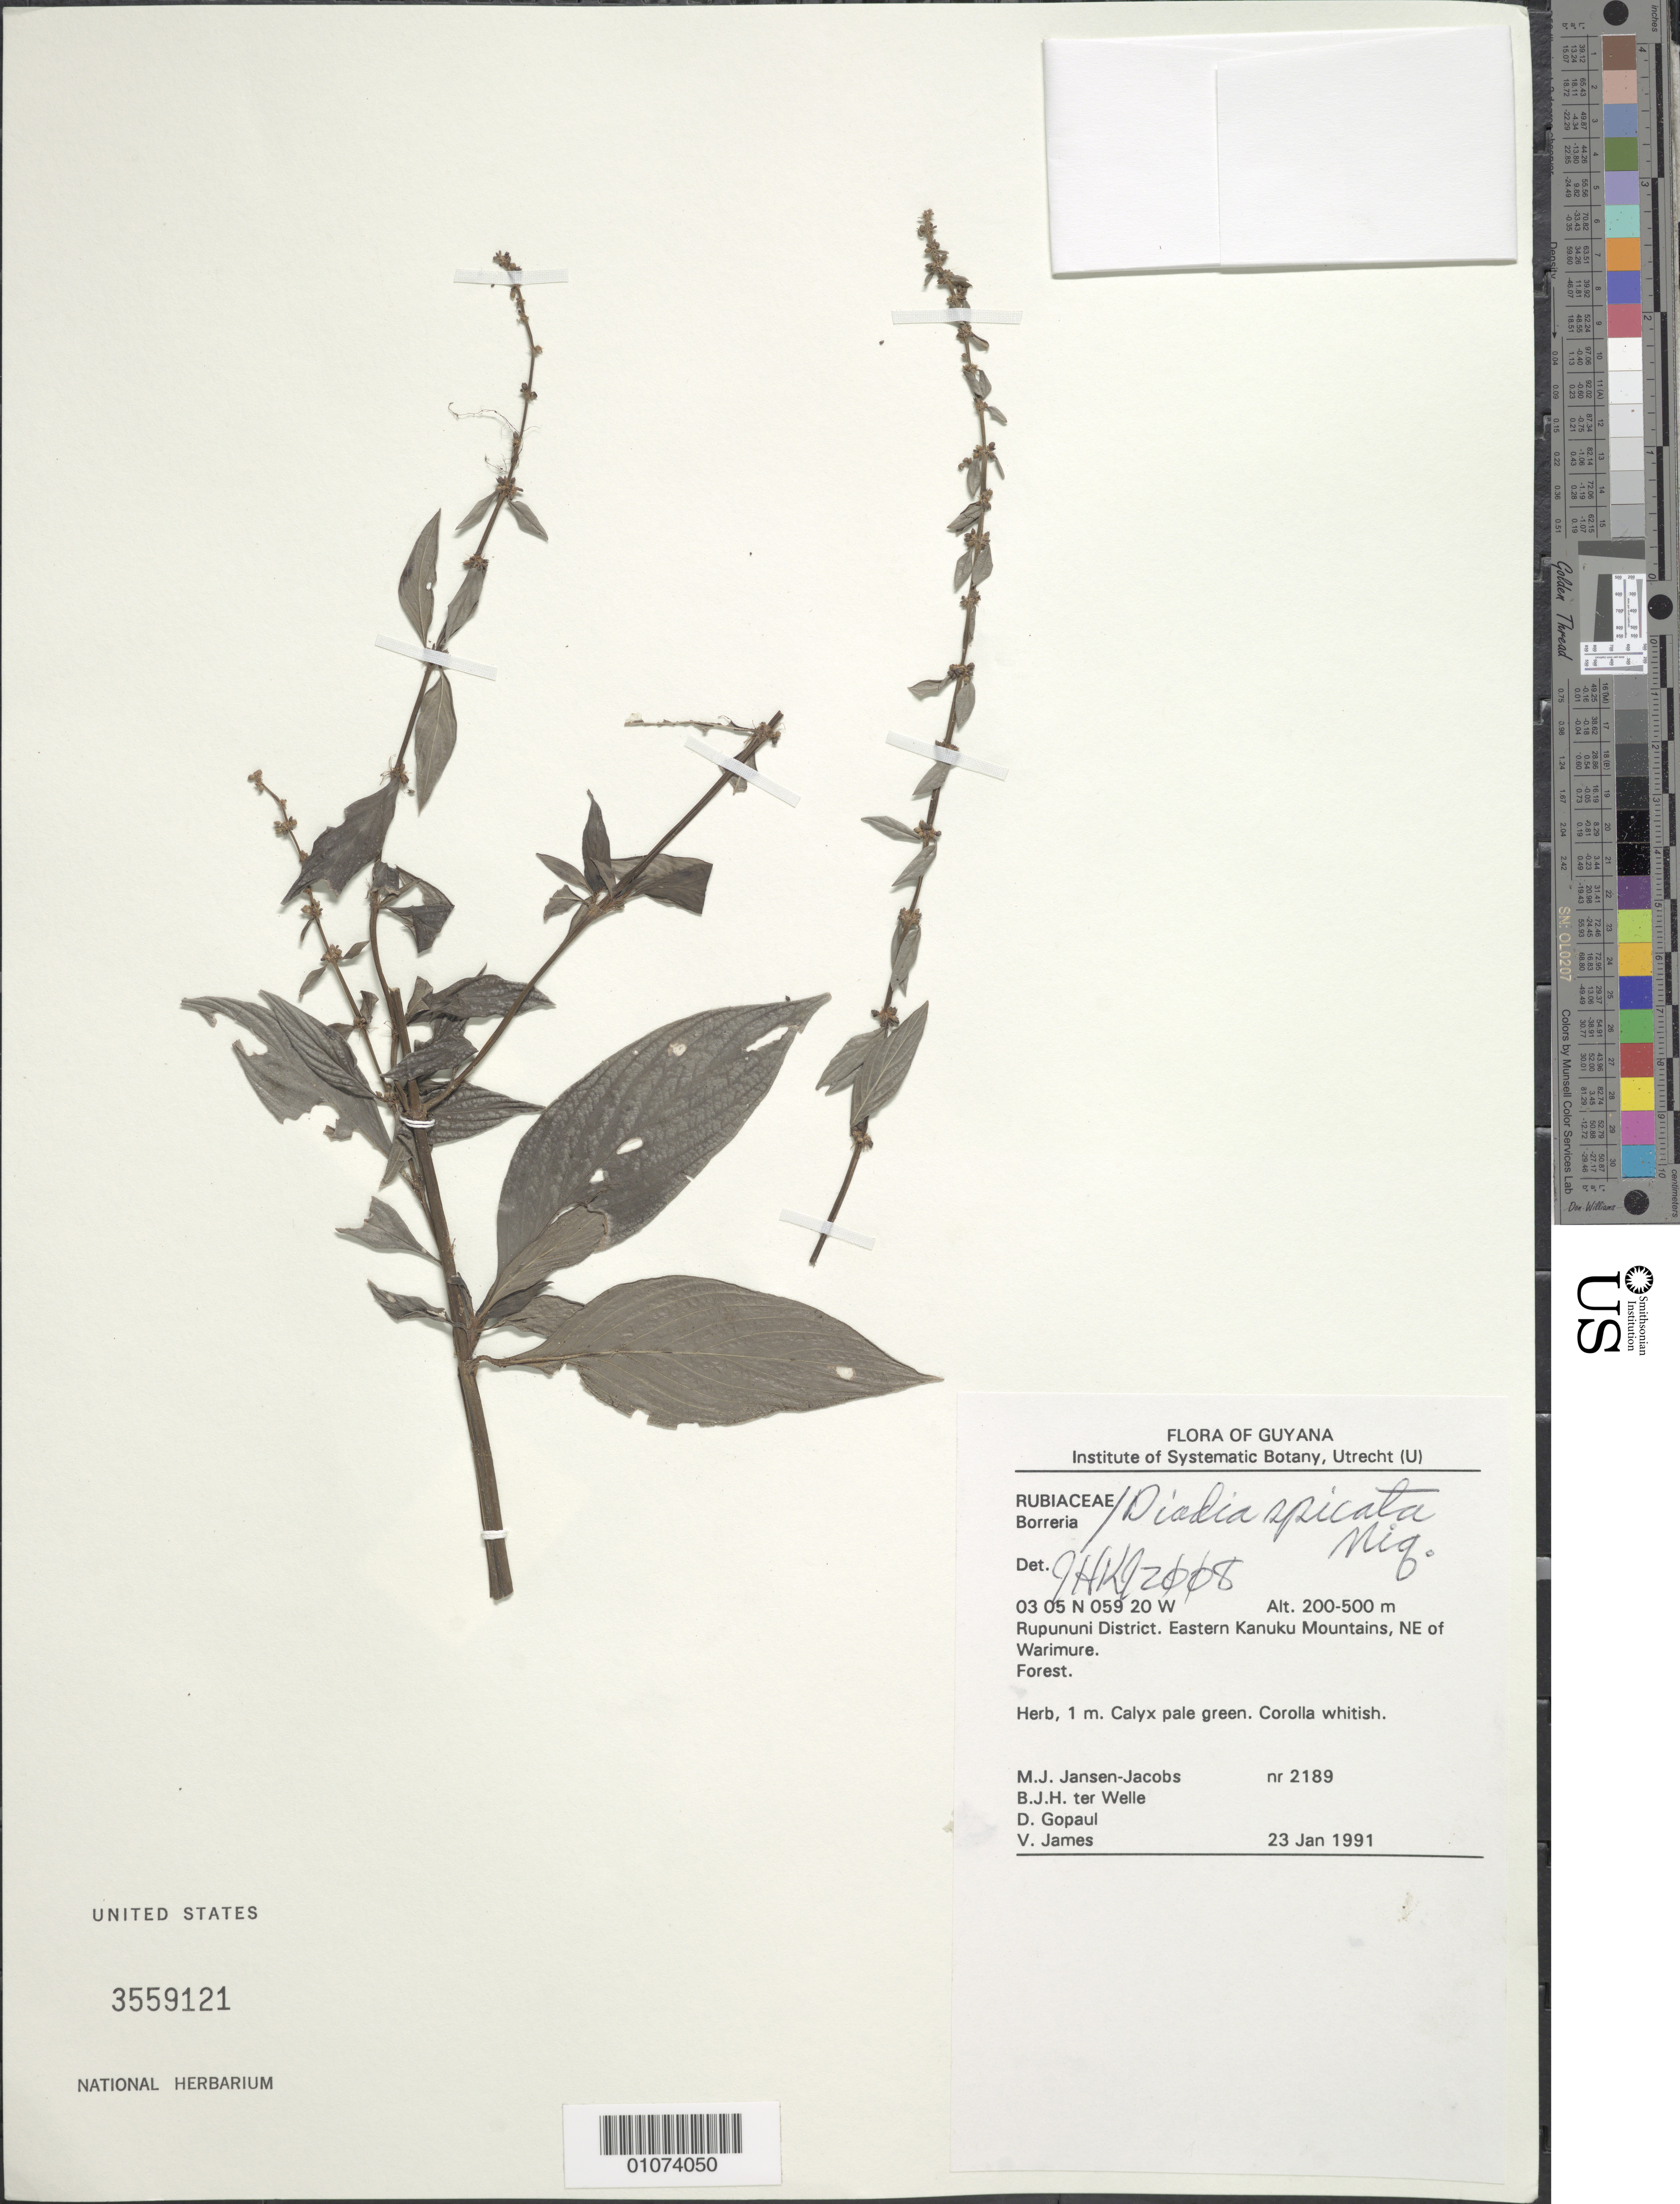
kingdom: Plantae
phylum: Tracheophyta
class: Magnoliopsida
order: Gentianales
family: Rubiaceae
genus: Diodia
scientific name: Diodia spicata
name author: Miq.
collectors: M. J. Jansen-Jacobs, B. Welle, D. Gopaul & V. James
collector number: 2189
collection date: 1991-01-23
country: Guyana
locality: Rupununi District. Eastern Kanuku Mountains, NE of Warimure.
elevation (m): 200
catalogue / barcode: US 3559121